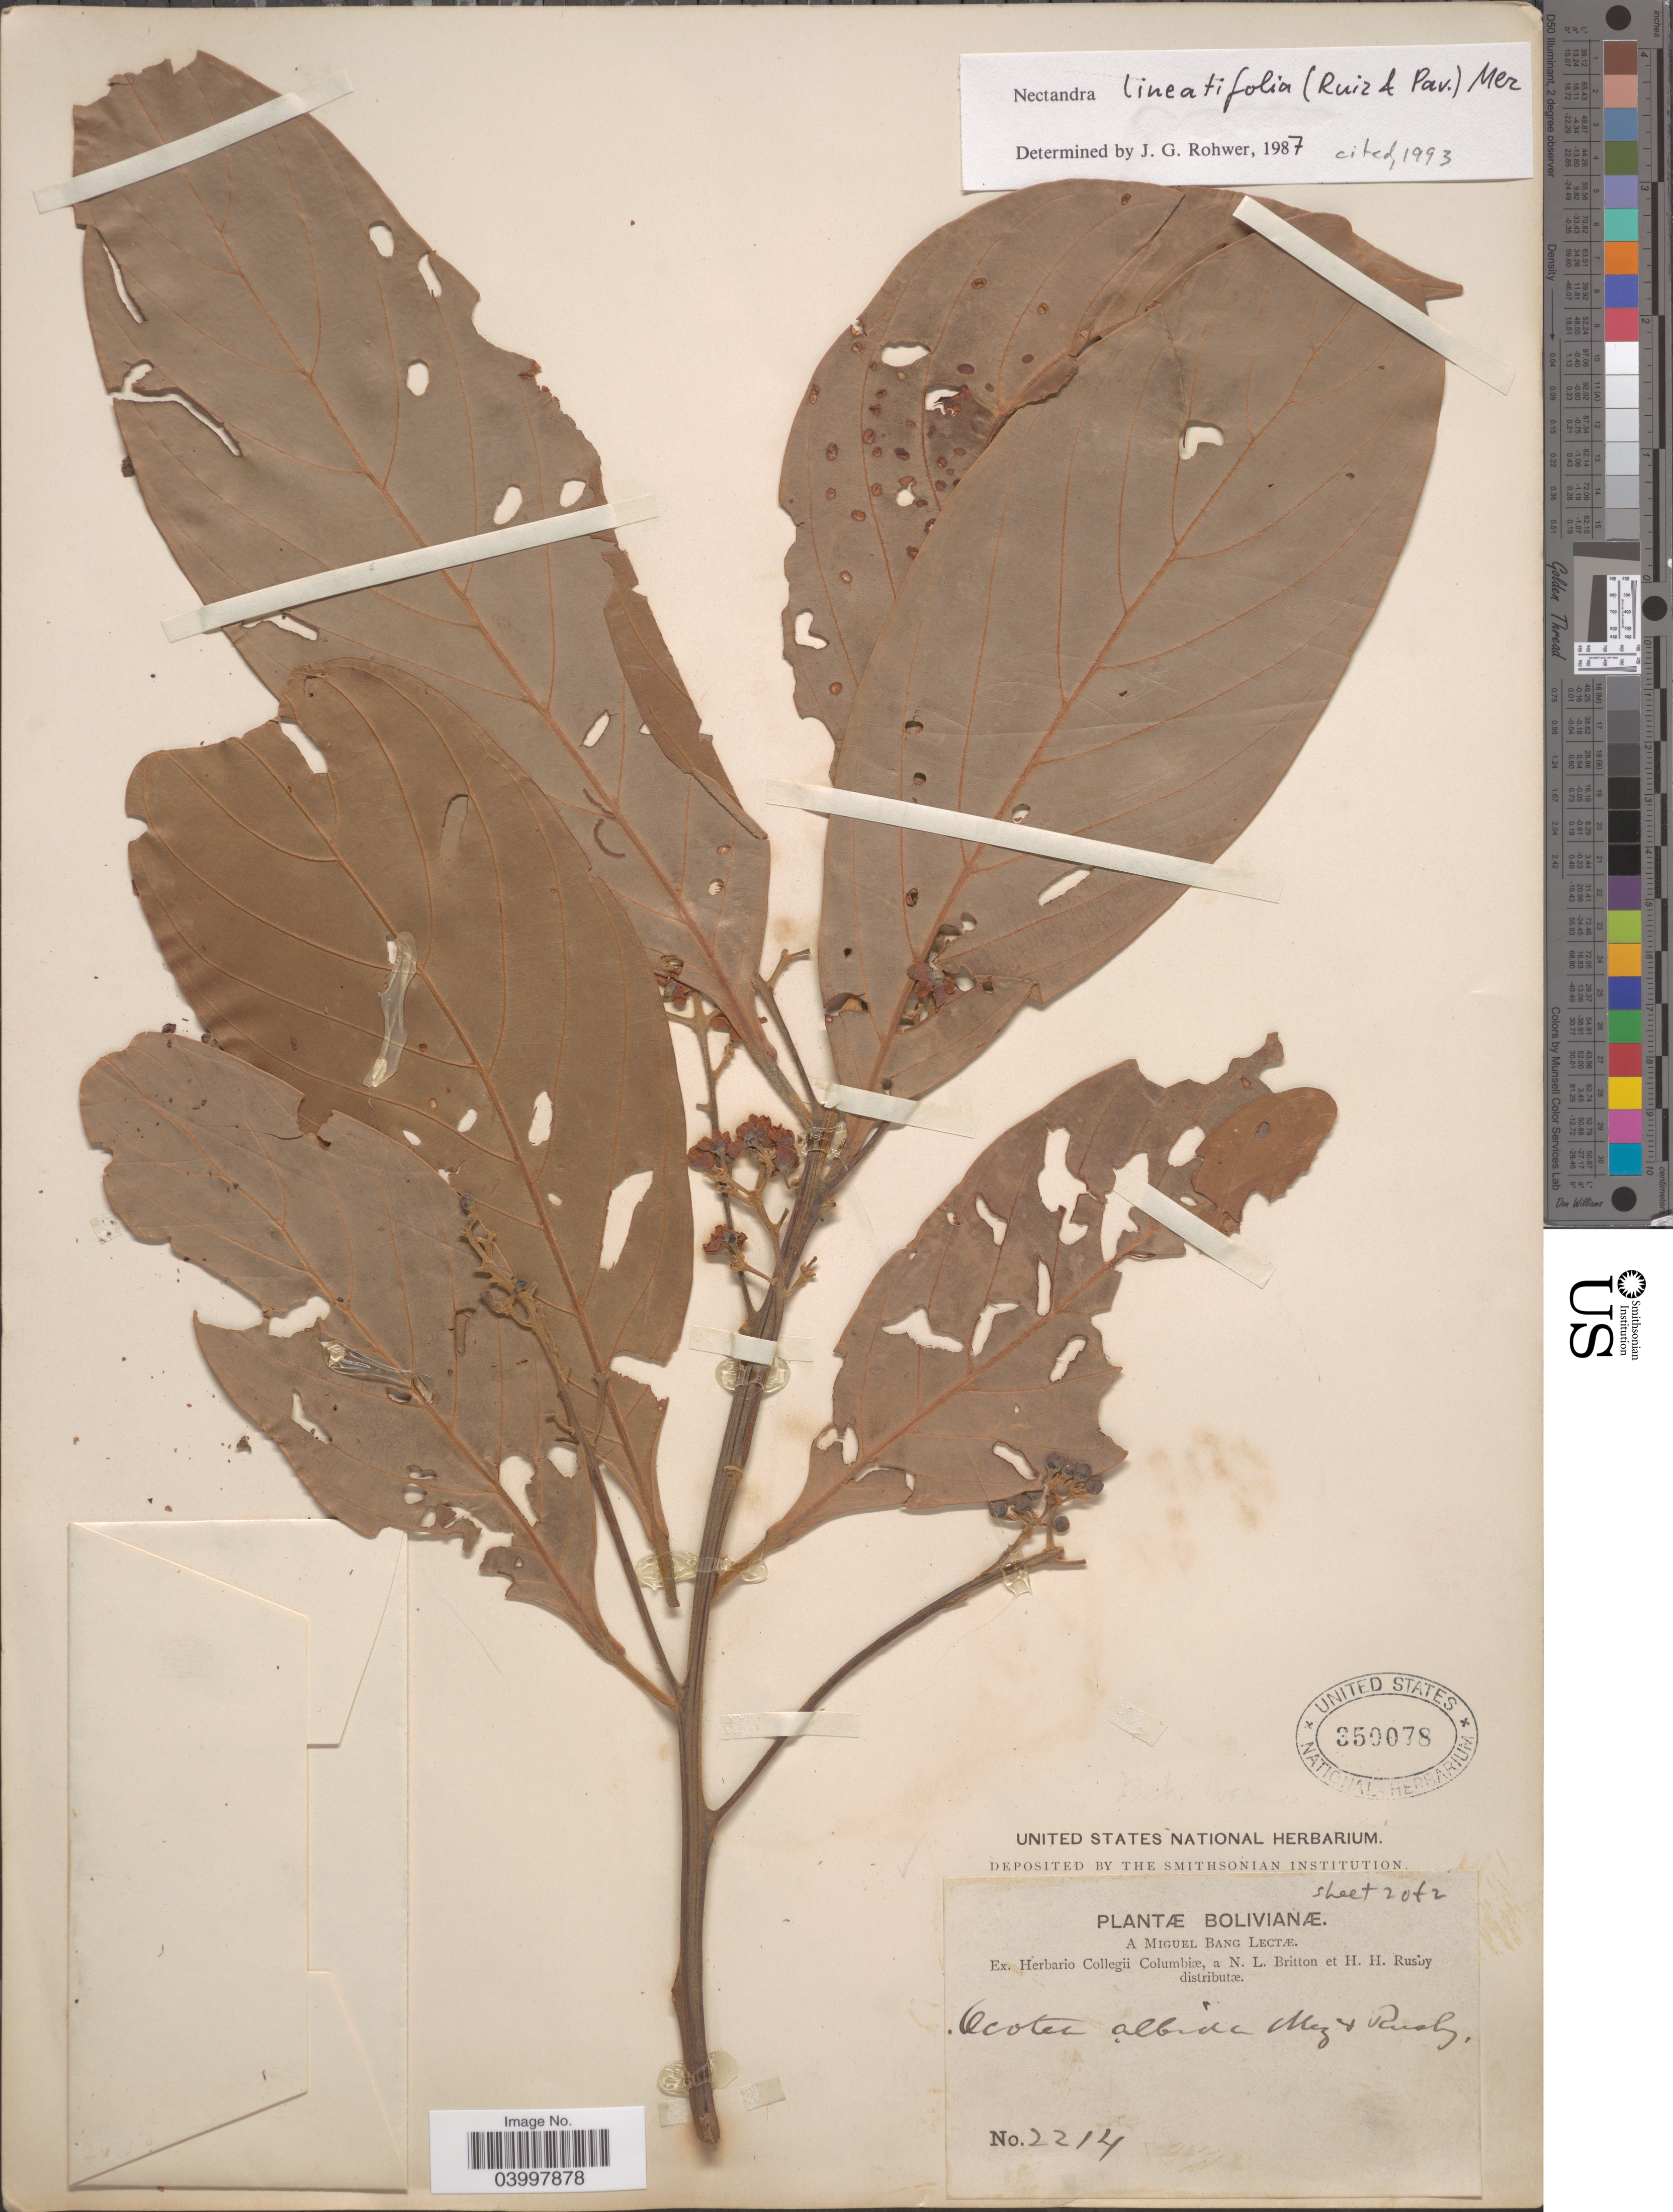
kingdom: Plantae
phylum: Tracheophyta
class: Magnoliopsida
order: Laurales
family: Lauraceae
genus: Nectandra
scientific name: Nectandra lineatifolia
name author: Mez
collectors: M. Bang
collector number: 2214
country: Bolivia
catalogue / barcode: US 350078